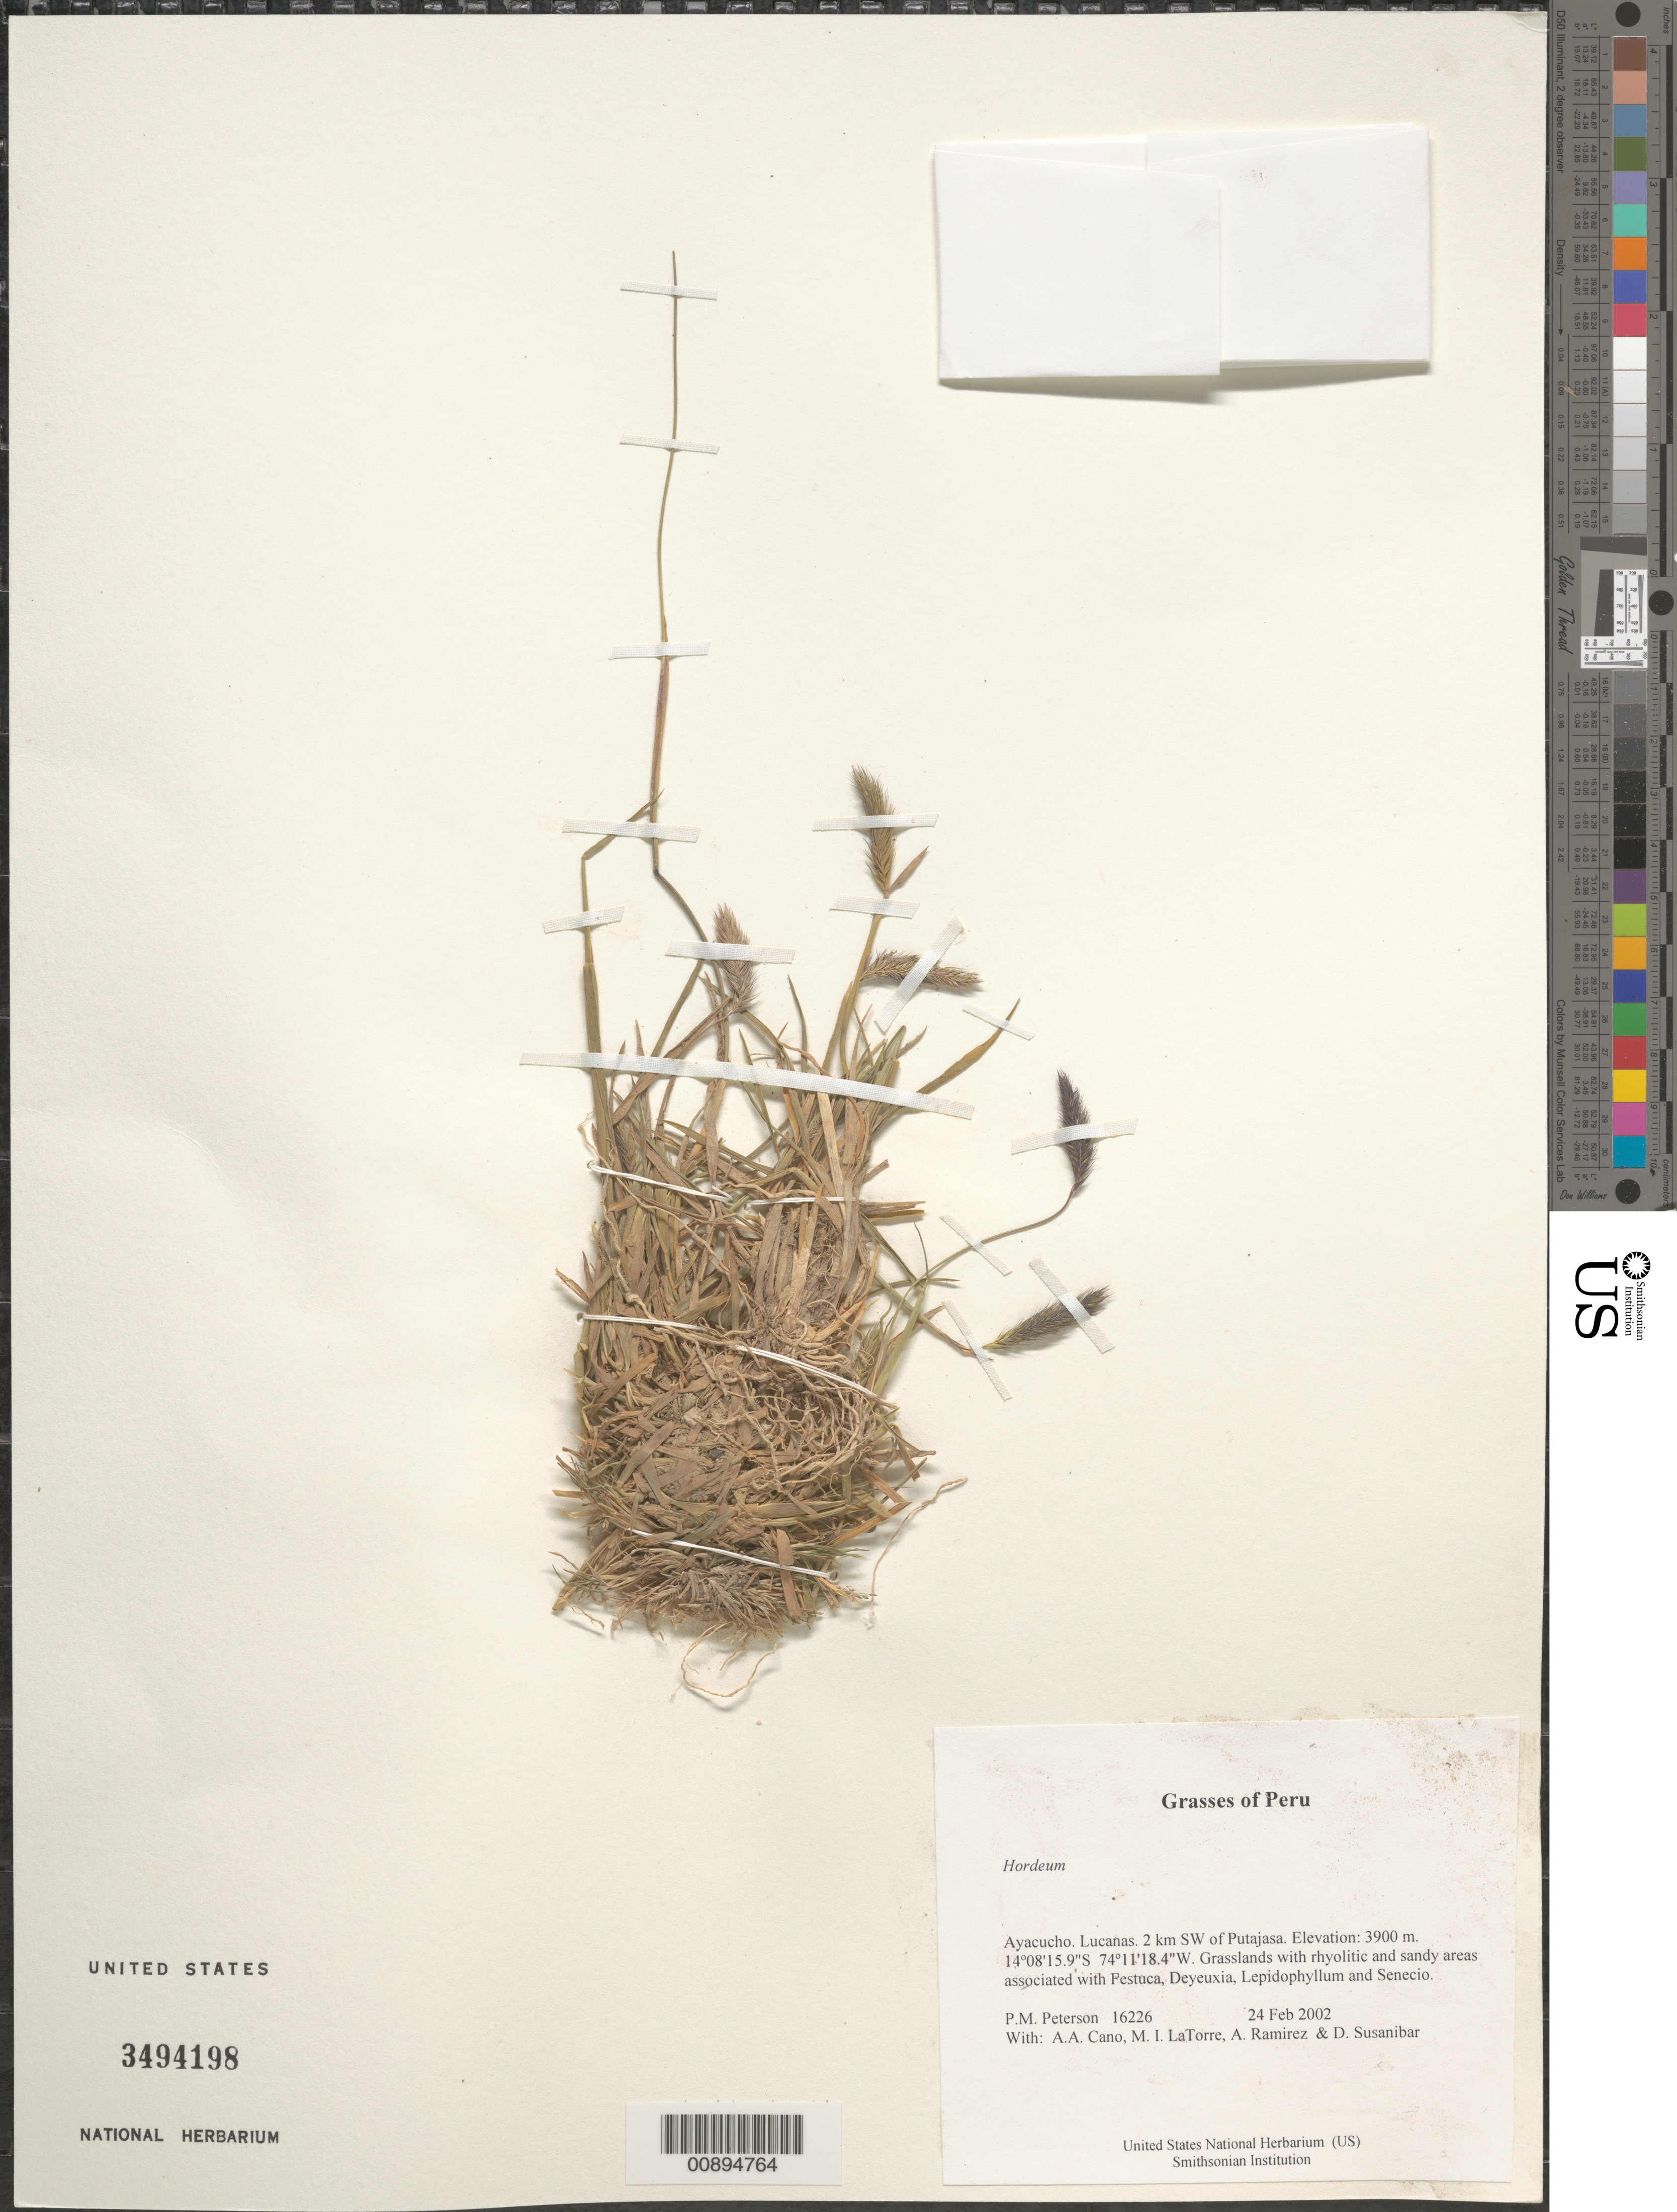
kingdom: Plantae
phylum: Tracheophyta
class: Liliopsida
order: Poales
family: Poaceae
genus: Hordeum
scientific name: Hordeum sp.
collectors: P. M. Peterson, A. Cano, M. I. La Torre, A. Ramírez & D. Susanibar Cruz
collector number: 16226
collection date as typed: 24 Feb 2002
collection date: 2002-02-24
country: Peru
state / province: Ayacucho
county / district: Lucanas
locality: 2 km SW of Putajasa.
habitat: Grasslands with rhyolitic and sandy areas associated with ~Festuca, Deyeuxia, Lepidophyllum and Senecio~.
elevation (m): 3900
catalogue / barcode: US 3494198